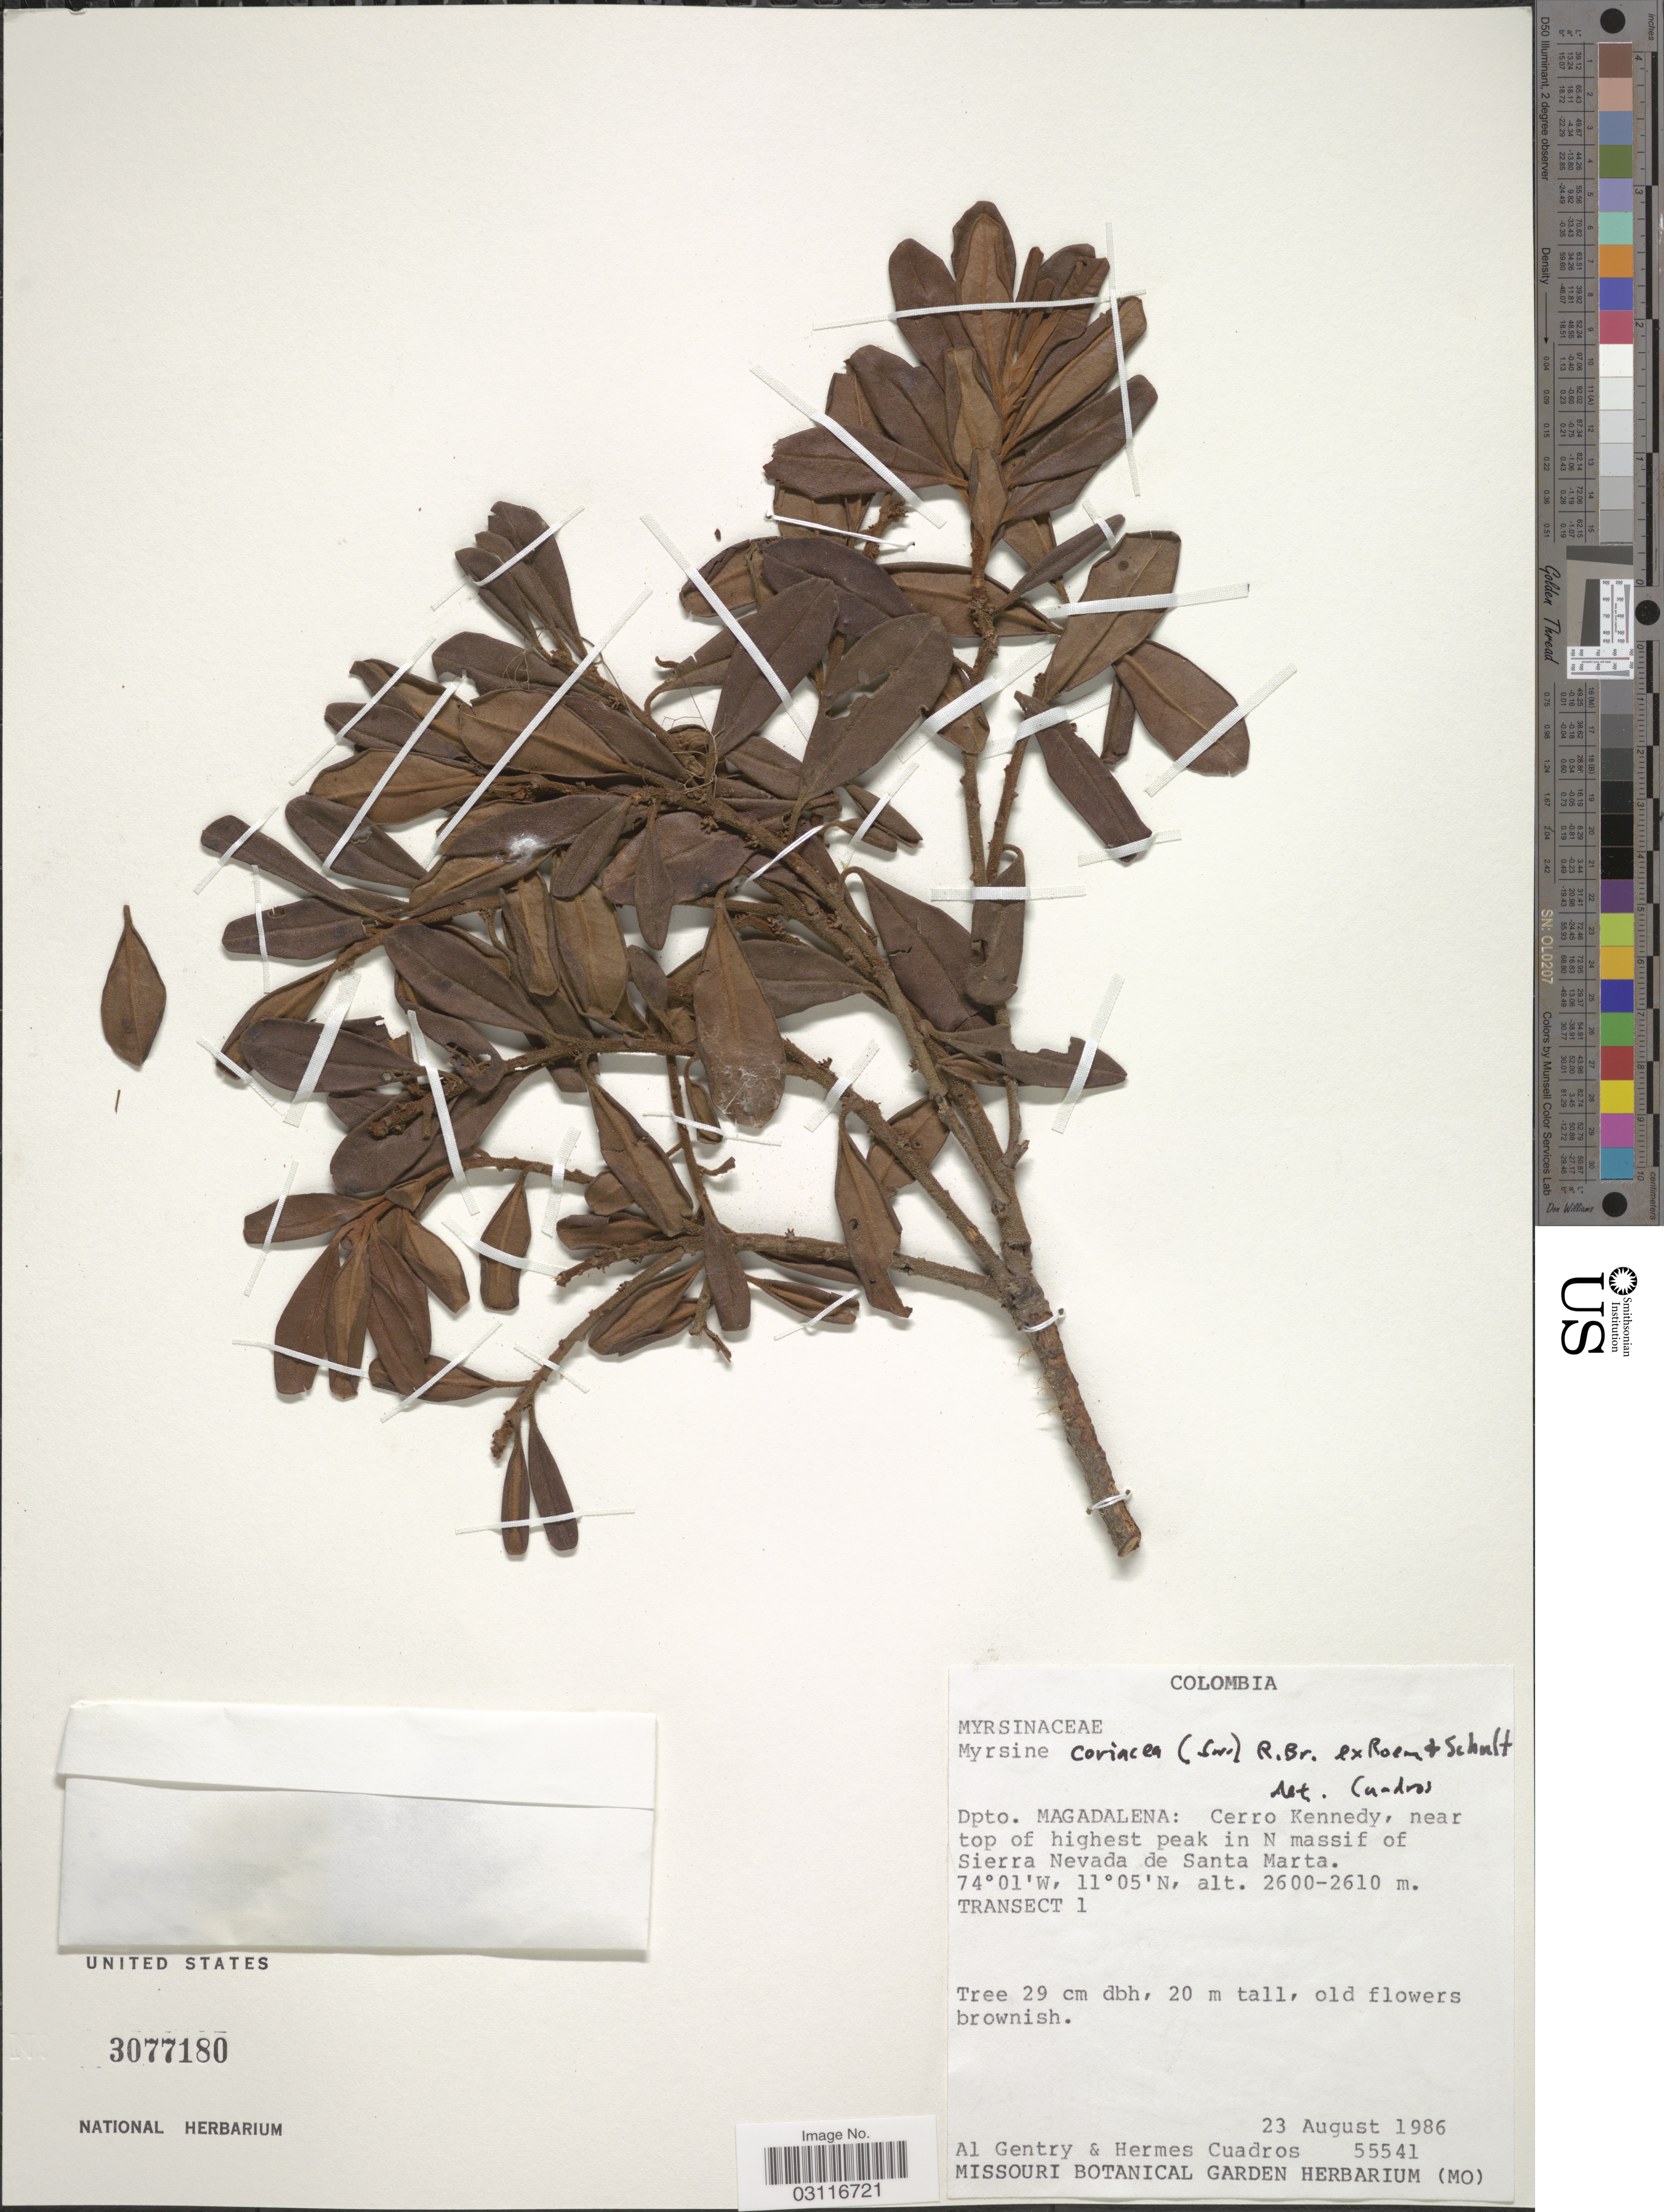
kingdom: Plantae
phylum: Tracheophyta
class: Magnoliopsida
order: Ericales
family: Primulaceae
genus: Myrsine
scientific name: Myrsine coriacea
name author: (Sw.) R. Br. ex Roem. & Schult.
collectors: A. H. Gentry & H. Cuadros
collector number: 55541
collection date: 1986-08-23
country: Colombia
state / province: Magdalena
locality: Dpto. Magdalena: Cerro Kennedy, near top of highest pak in N massif of Sierra Nevada de Santa Marta. TRANSECT 1.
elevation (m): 2600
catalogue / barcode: US 3077180